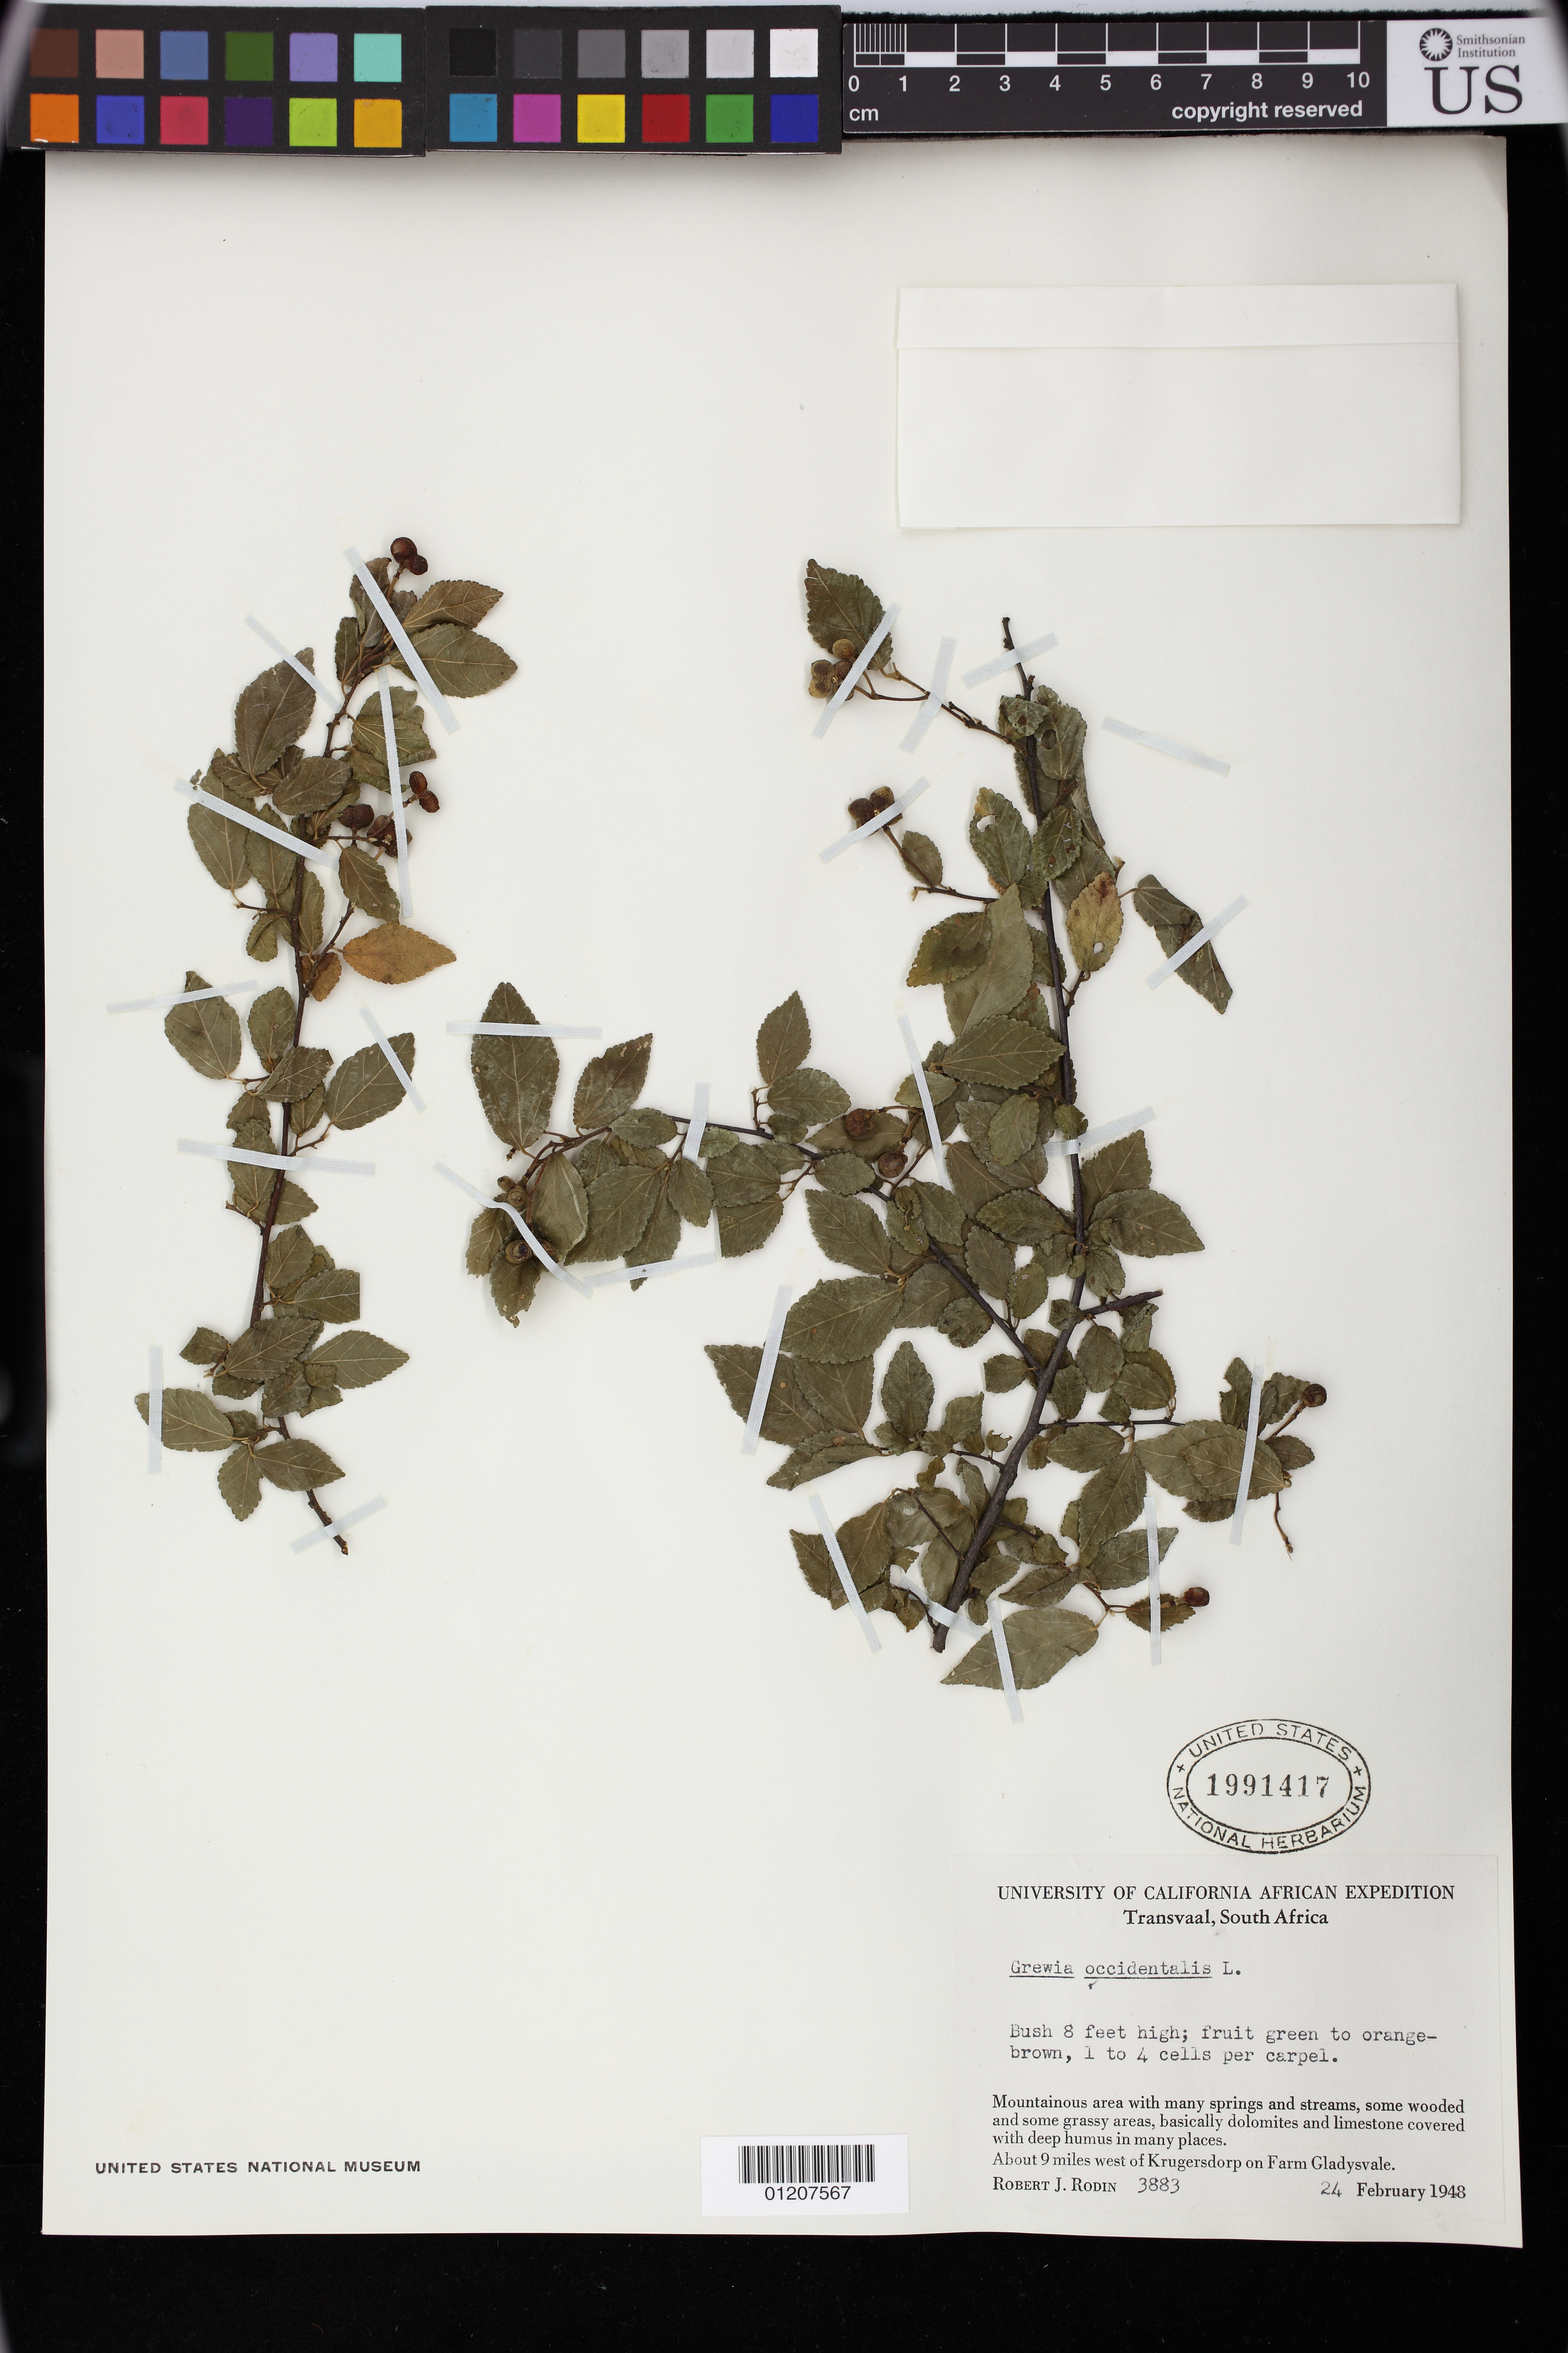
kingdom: Plantae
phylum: Tracheophyta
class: Magnoliopsida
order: Malvales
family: Malvaceae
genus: Grewia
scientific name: Grewia occidentalis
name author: L.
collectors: R. J. Rodin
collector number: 3883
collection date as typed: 24 Feb 1948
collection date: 1948-02-24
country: South Africa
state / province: Gauteng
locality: Transvaal, South Africa. Mountainous area with many springs and streams, some wooded and some grassy areas, basically dolomites and limestone covered with deep humus in places.. About 9 miles west of Krugersdorp on Farm Gladysvale.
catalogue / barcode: US 1991417